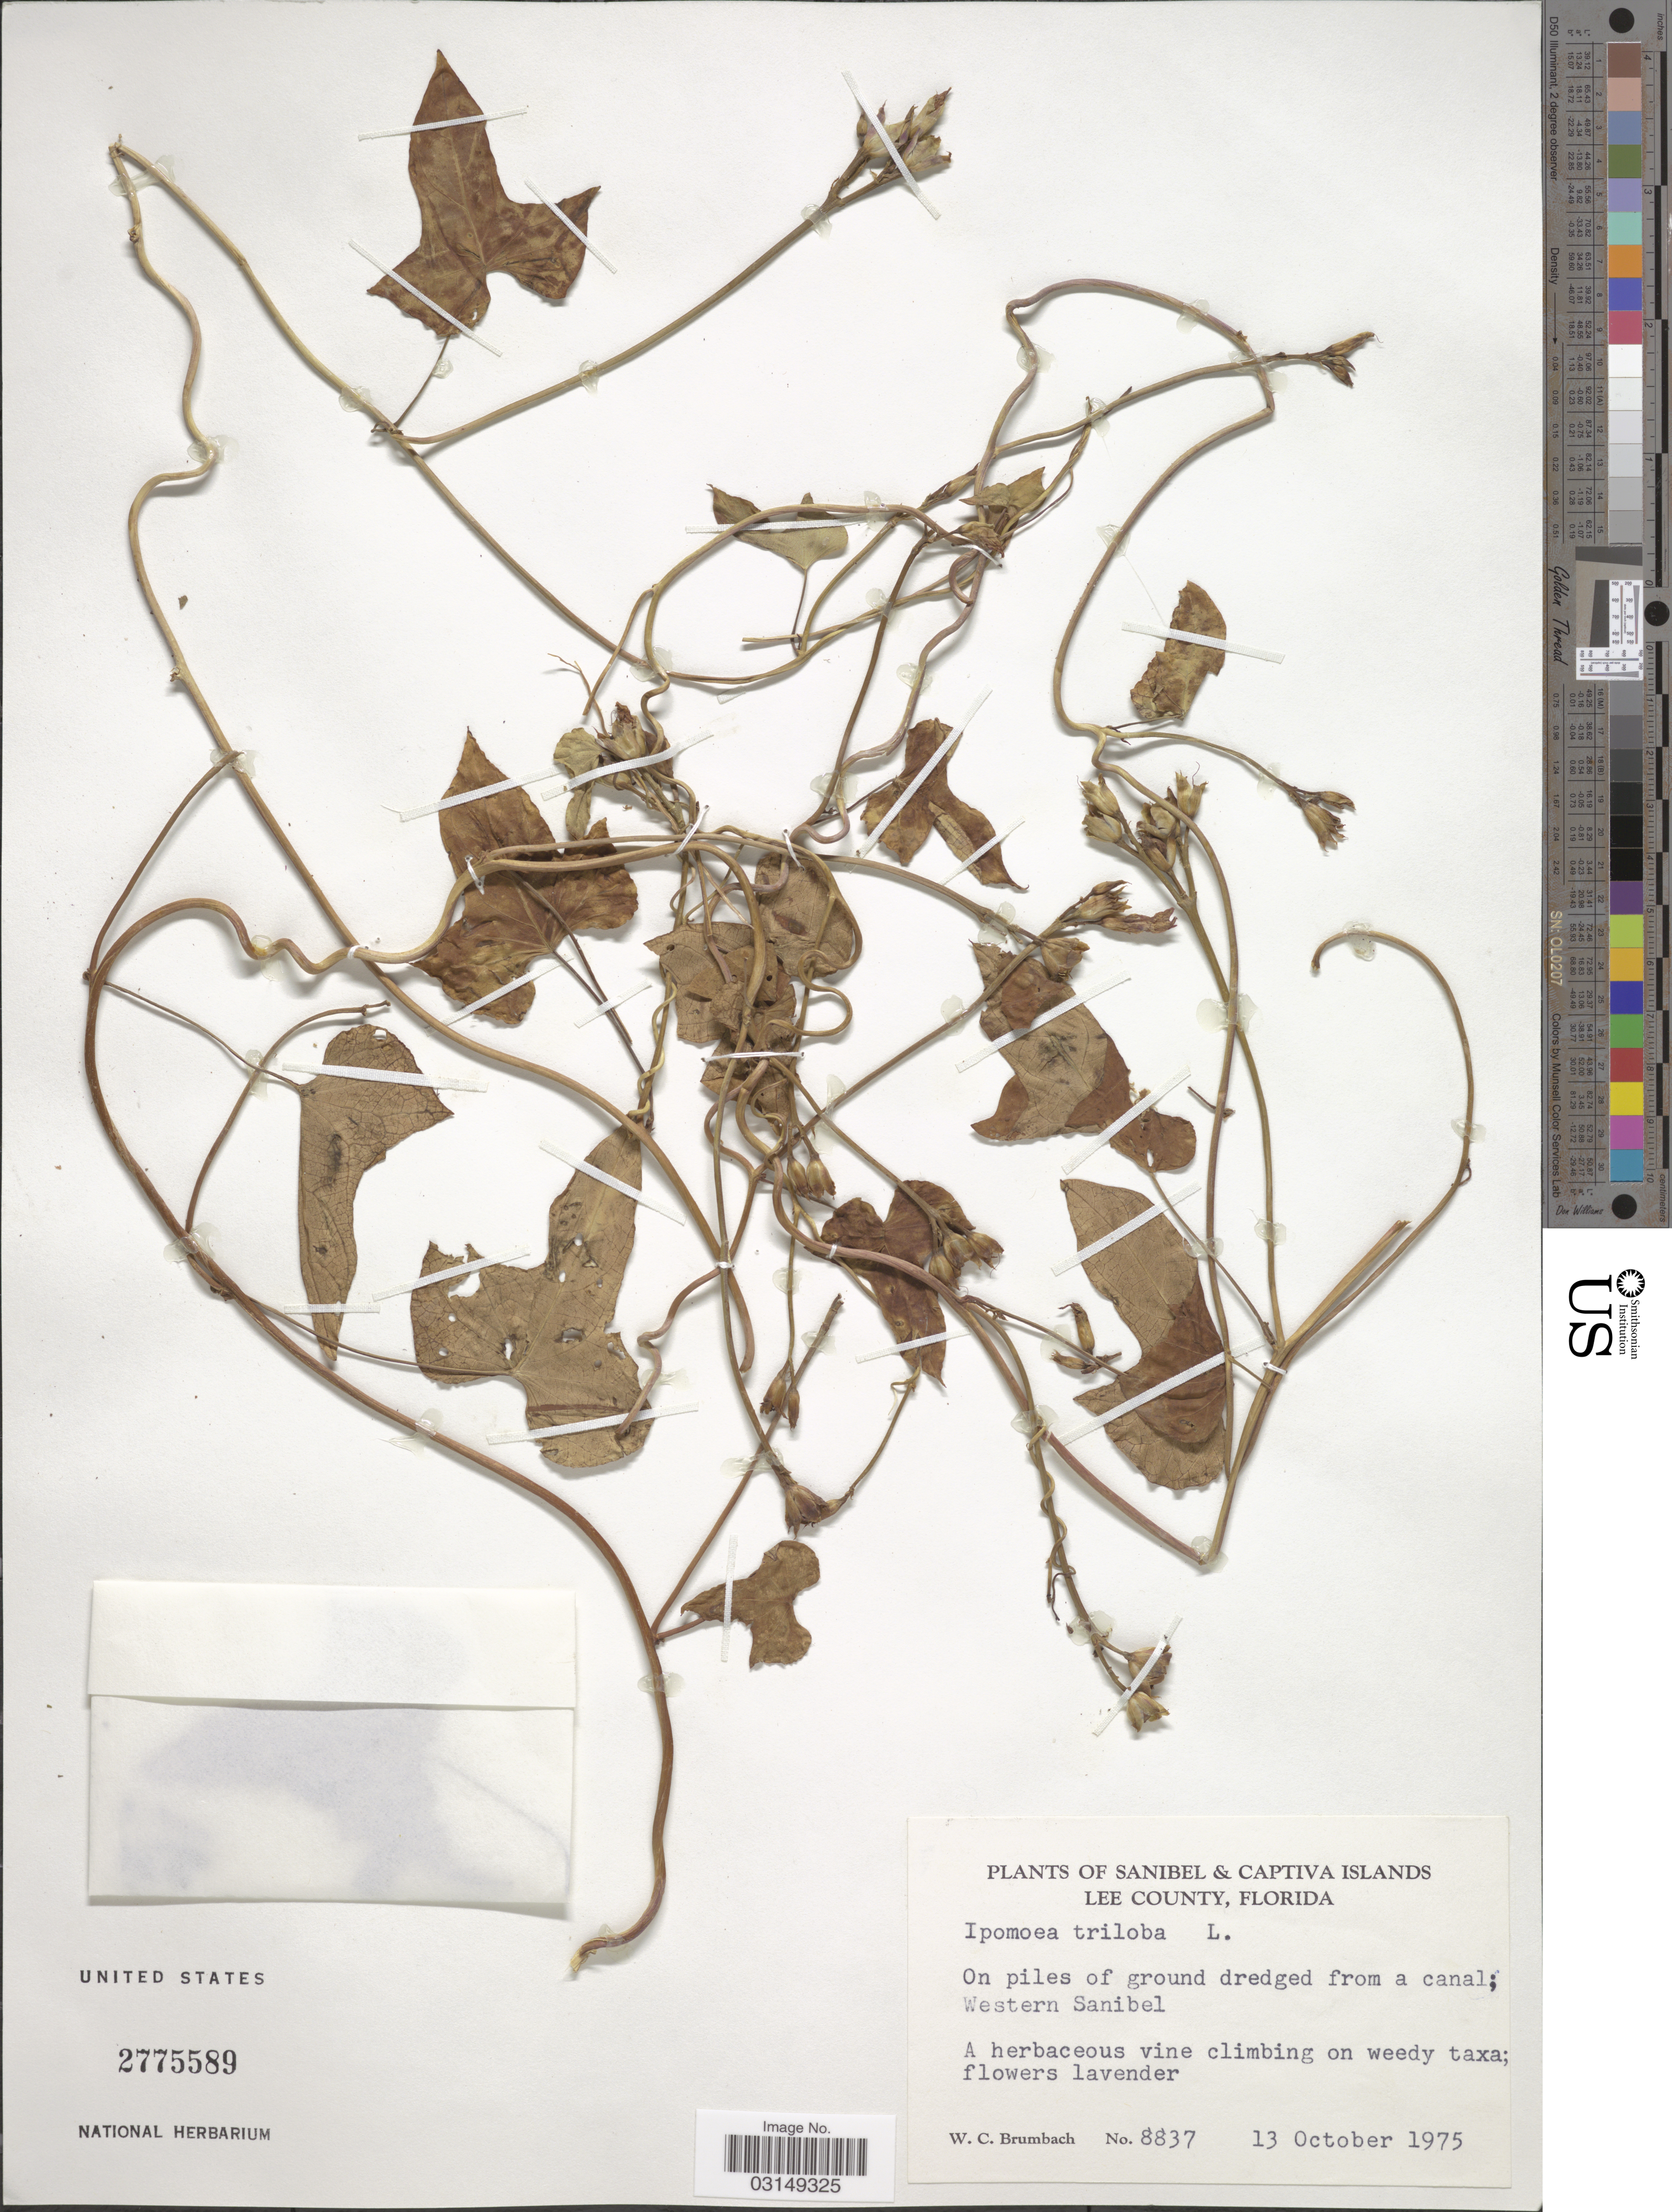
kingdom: Plantae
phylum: Tracheophyta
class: Magnoliopsida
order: Solanales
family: Convolvulaceae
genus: Ipomoea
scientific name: Ipomoea trichocarpa var. trichocarpa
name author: Elliott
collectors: W. C. Brumbach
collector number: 8837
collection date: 1975-10-13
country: United States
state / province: Florida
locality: Sanibel & Captiva Islands, Lee County. On piles of ground dredged from a canal; Western Sanibel.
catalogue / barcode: US 2775589